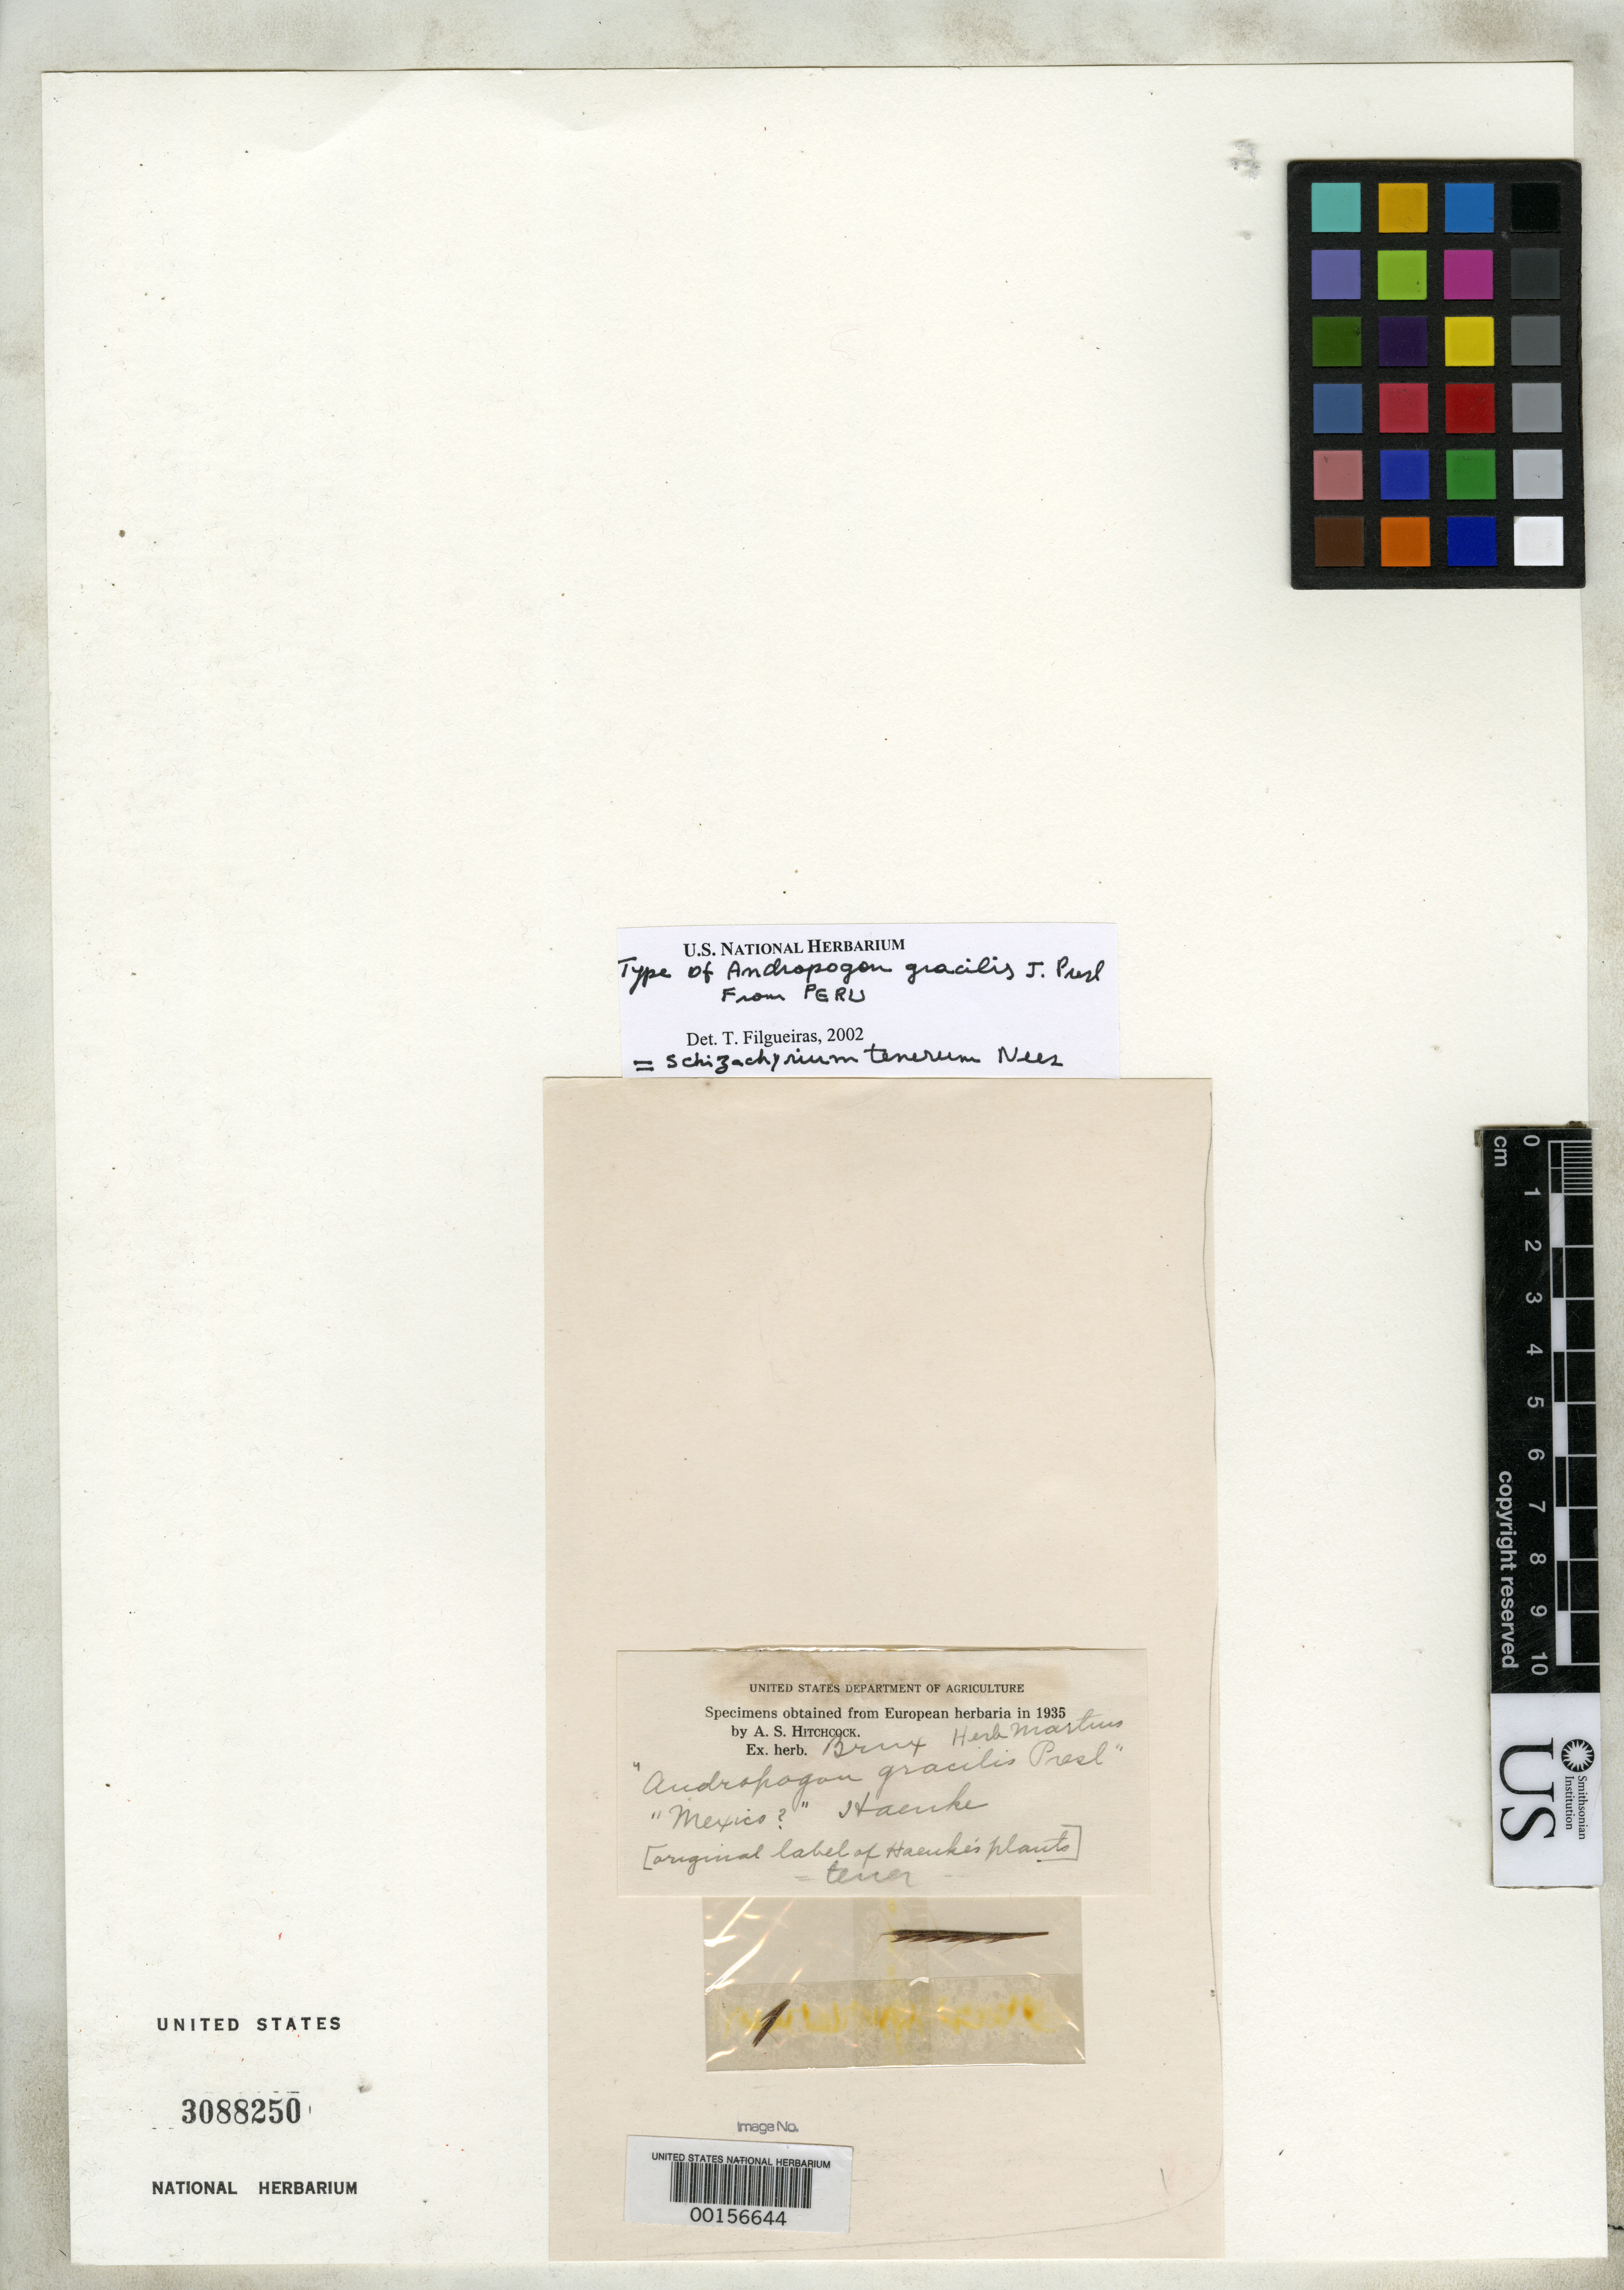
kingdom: Plantae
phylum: Tracheophyta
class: Liliopsida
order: Poales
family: Poaceae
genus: Andropogon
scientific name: Andropogon gracilis J. Presl, nom. illeg. hom.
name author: J. Presl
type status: Type Fragment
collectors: T. P. X. Haenke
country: Peru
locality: in montanis Huanoccensis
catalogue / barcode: US 3088250